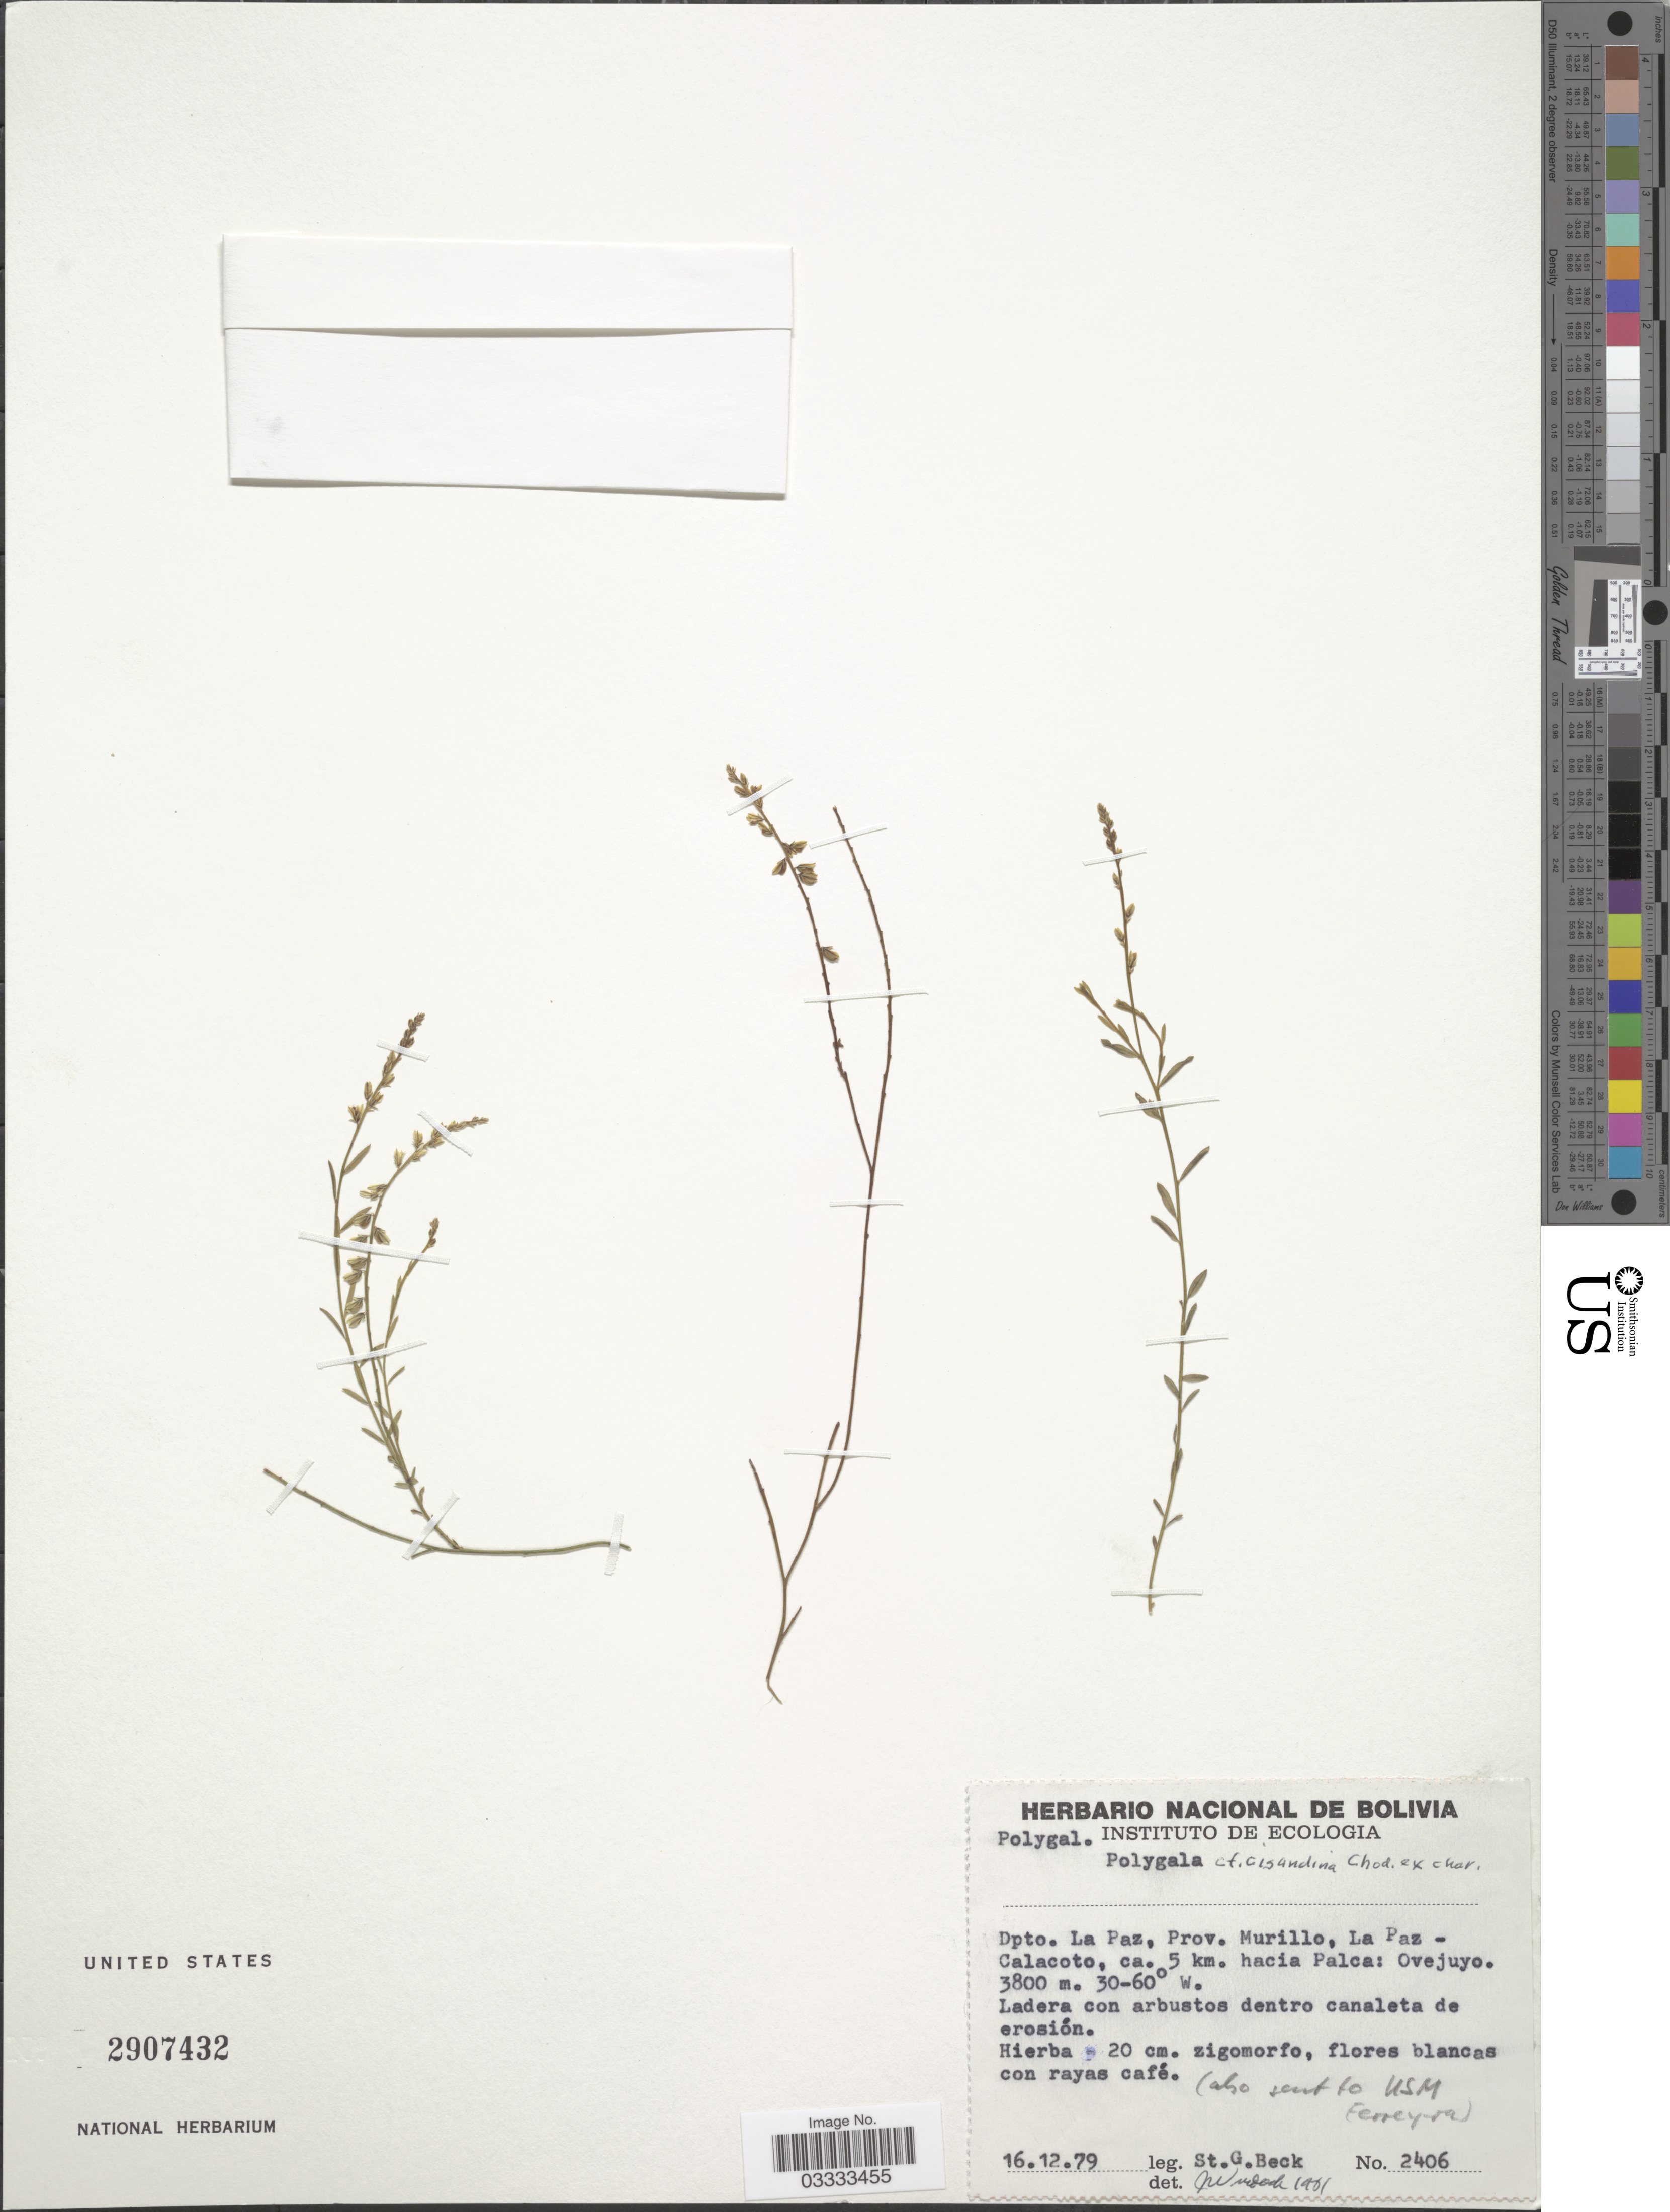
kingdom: Plantae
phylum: Tracheophyta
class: Magnoliopsida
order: Fabales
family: Polygalaceae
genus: Polygala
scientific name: Polygala cisandina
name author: Chodat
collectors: S. G. Beck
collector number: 2406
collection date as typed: Transcribed d/m/y: 16/12/79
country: Bolivia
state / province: La Paz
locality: Dpto. La Paz, Prov. Murillo, La Paz-Calacoto, ca. 5 km. hacia Palca: Ovejuyo.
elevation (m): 3800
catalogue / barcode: US 2907432